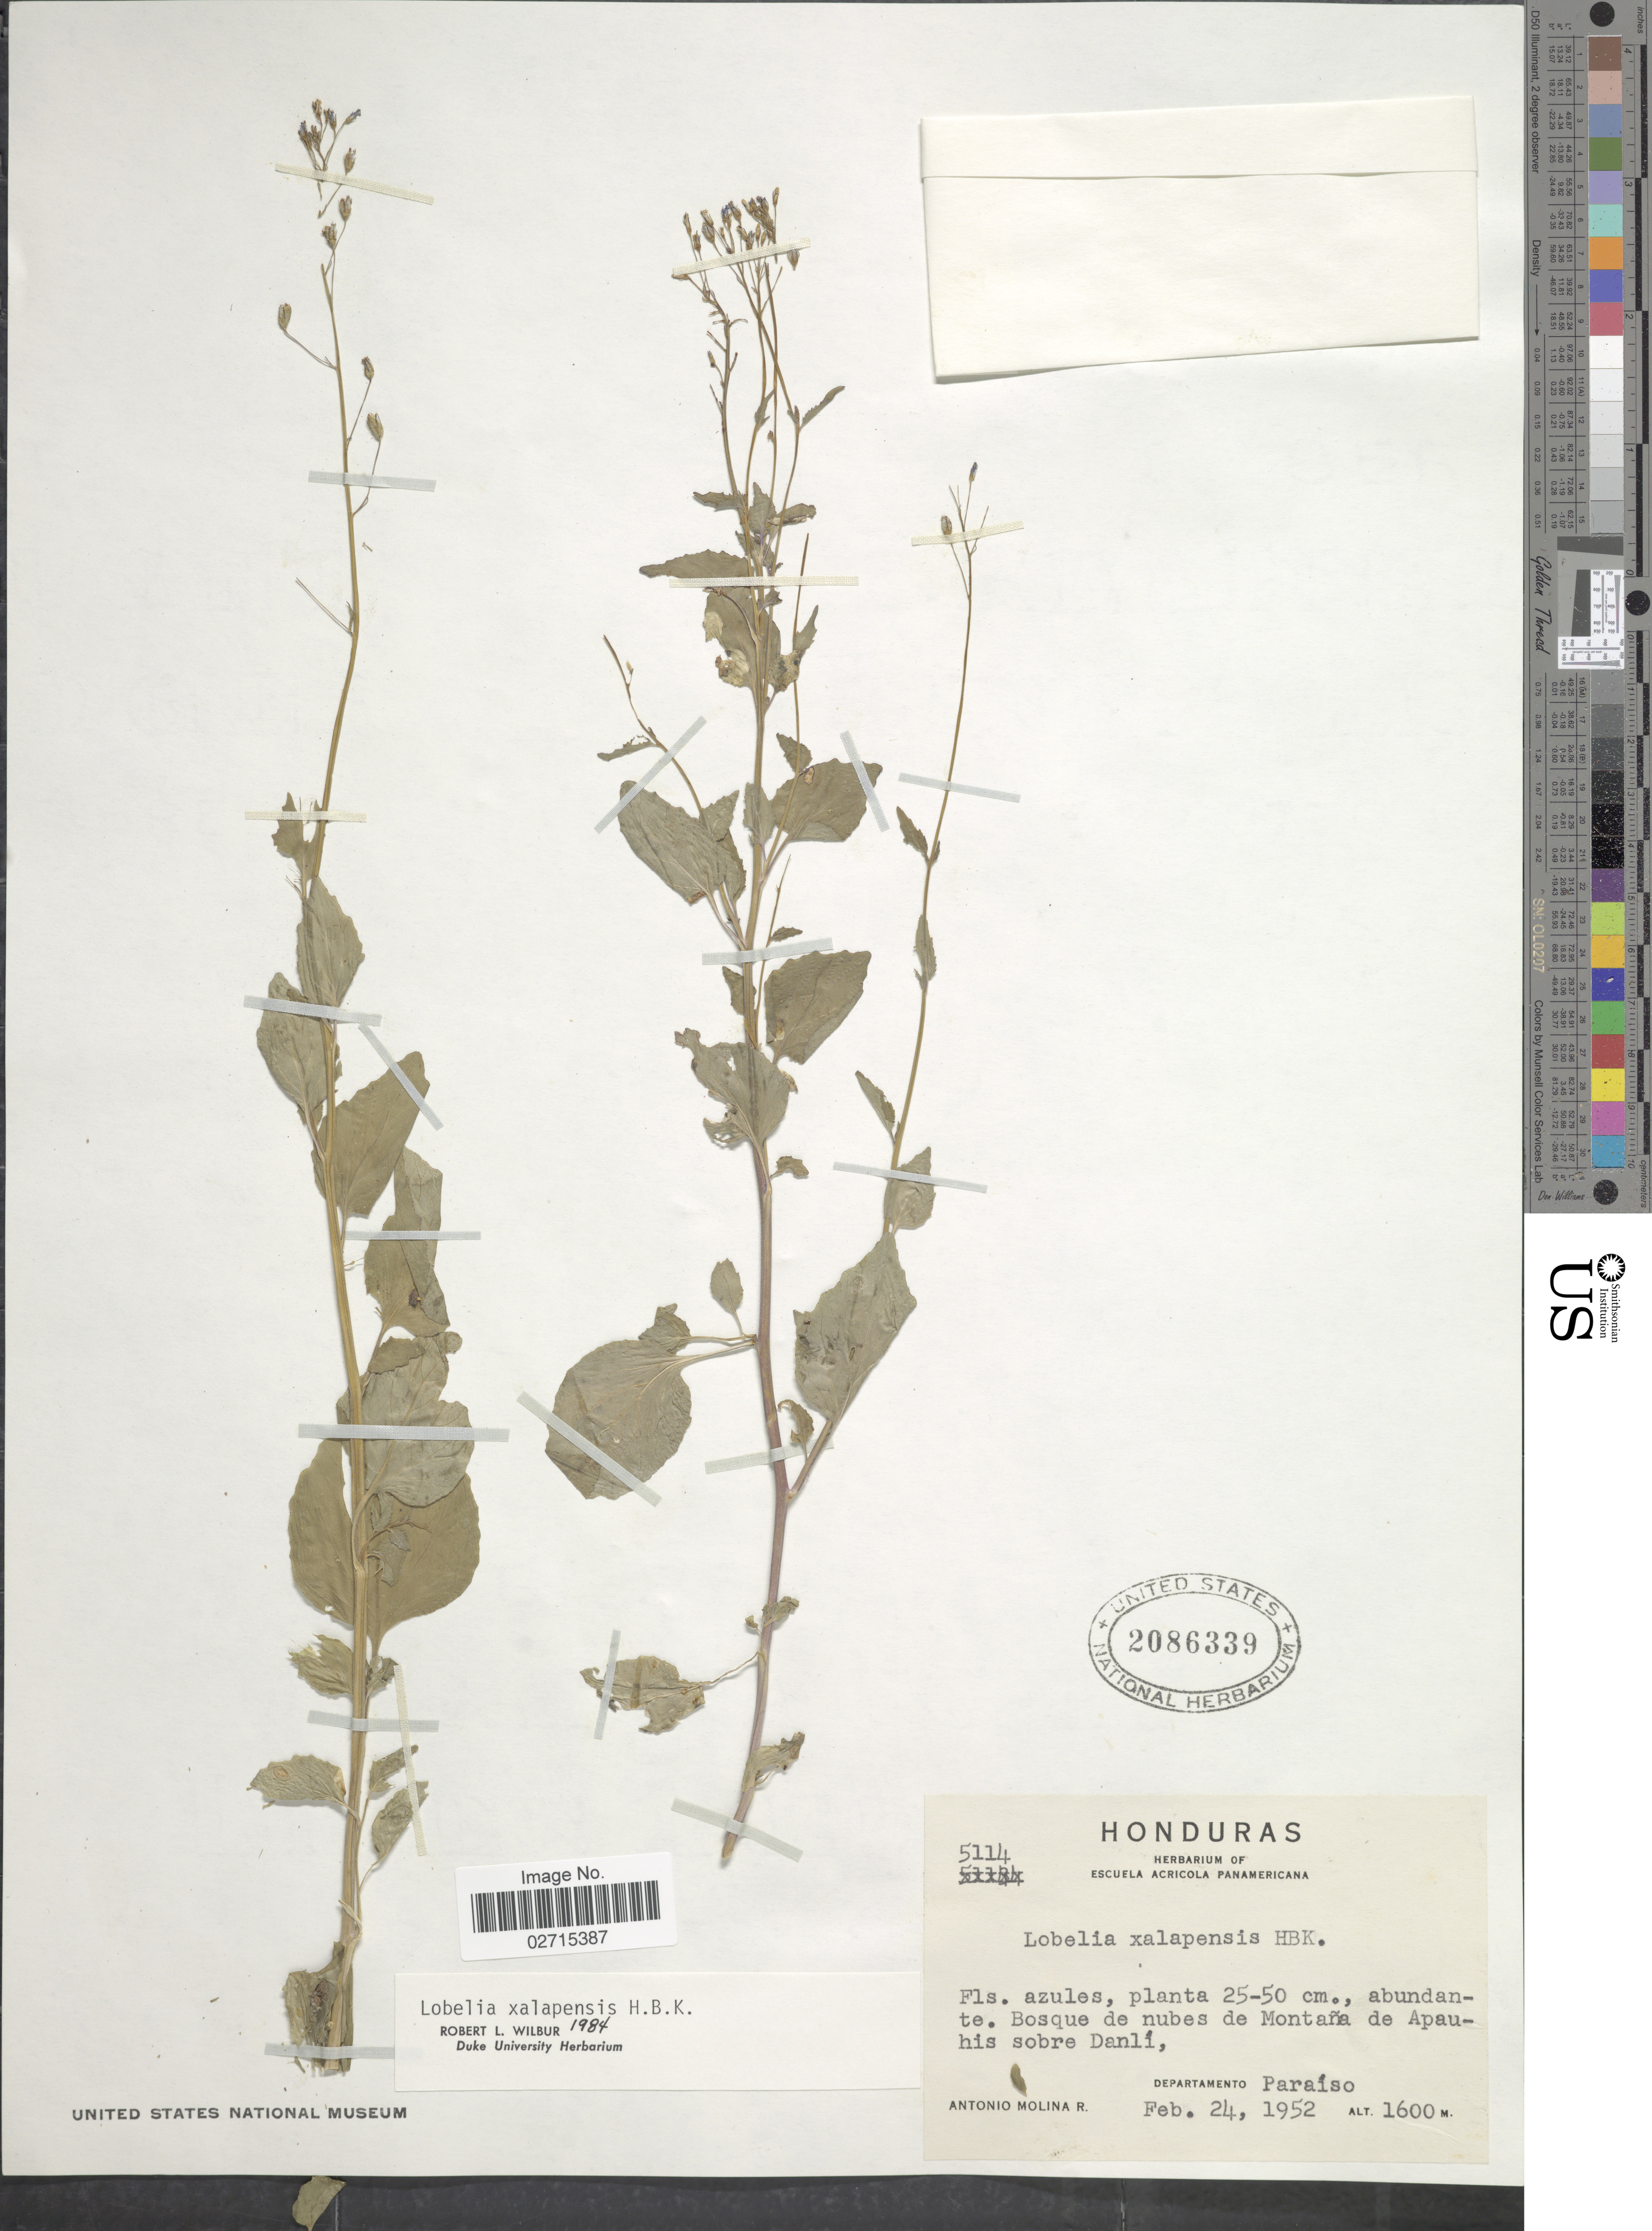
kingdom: Plantae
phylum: Tracheophyta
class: Magnoliopsida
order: Asterales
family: Campanulaceae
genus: Lobelia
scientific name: Lobelia xalapensis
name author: Kunth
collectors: A. Molina R.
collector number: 5114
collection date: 1952-02-24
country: Honduras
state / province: El Paraíso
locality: Bosque de nubes de Montaña de Apaunis sobre Danlí, Departamento Paraíso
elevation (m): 1600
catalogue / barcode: US 2086339